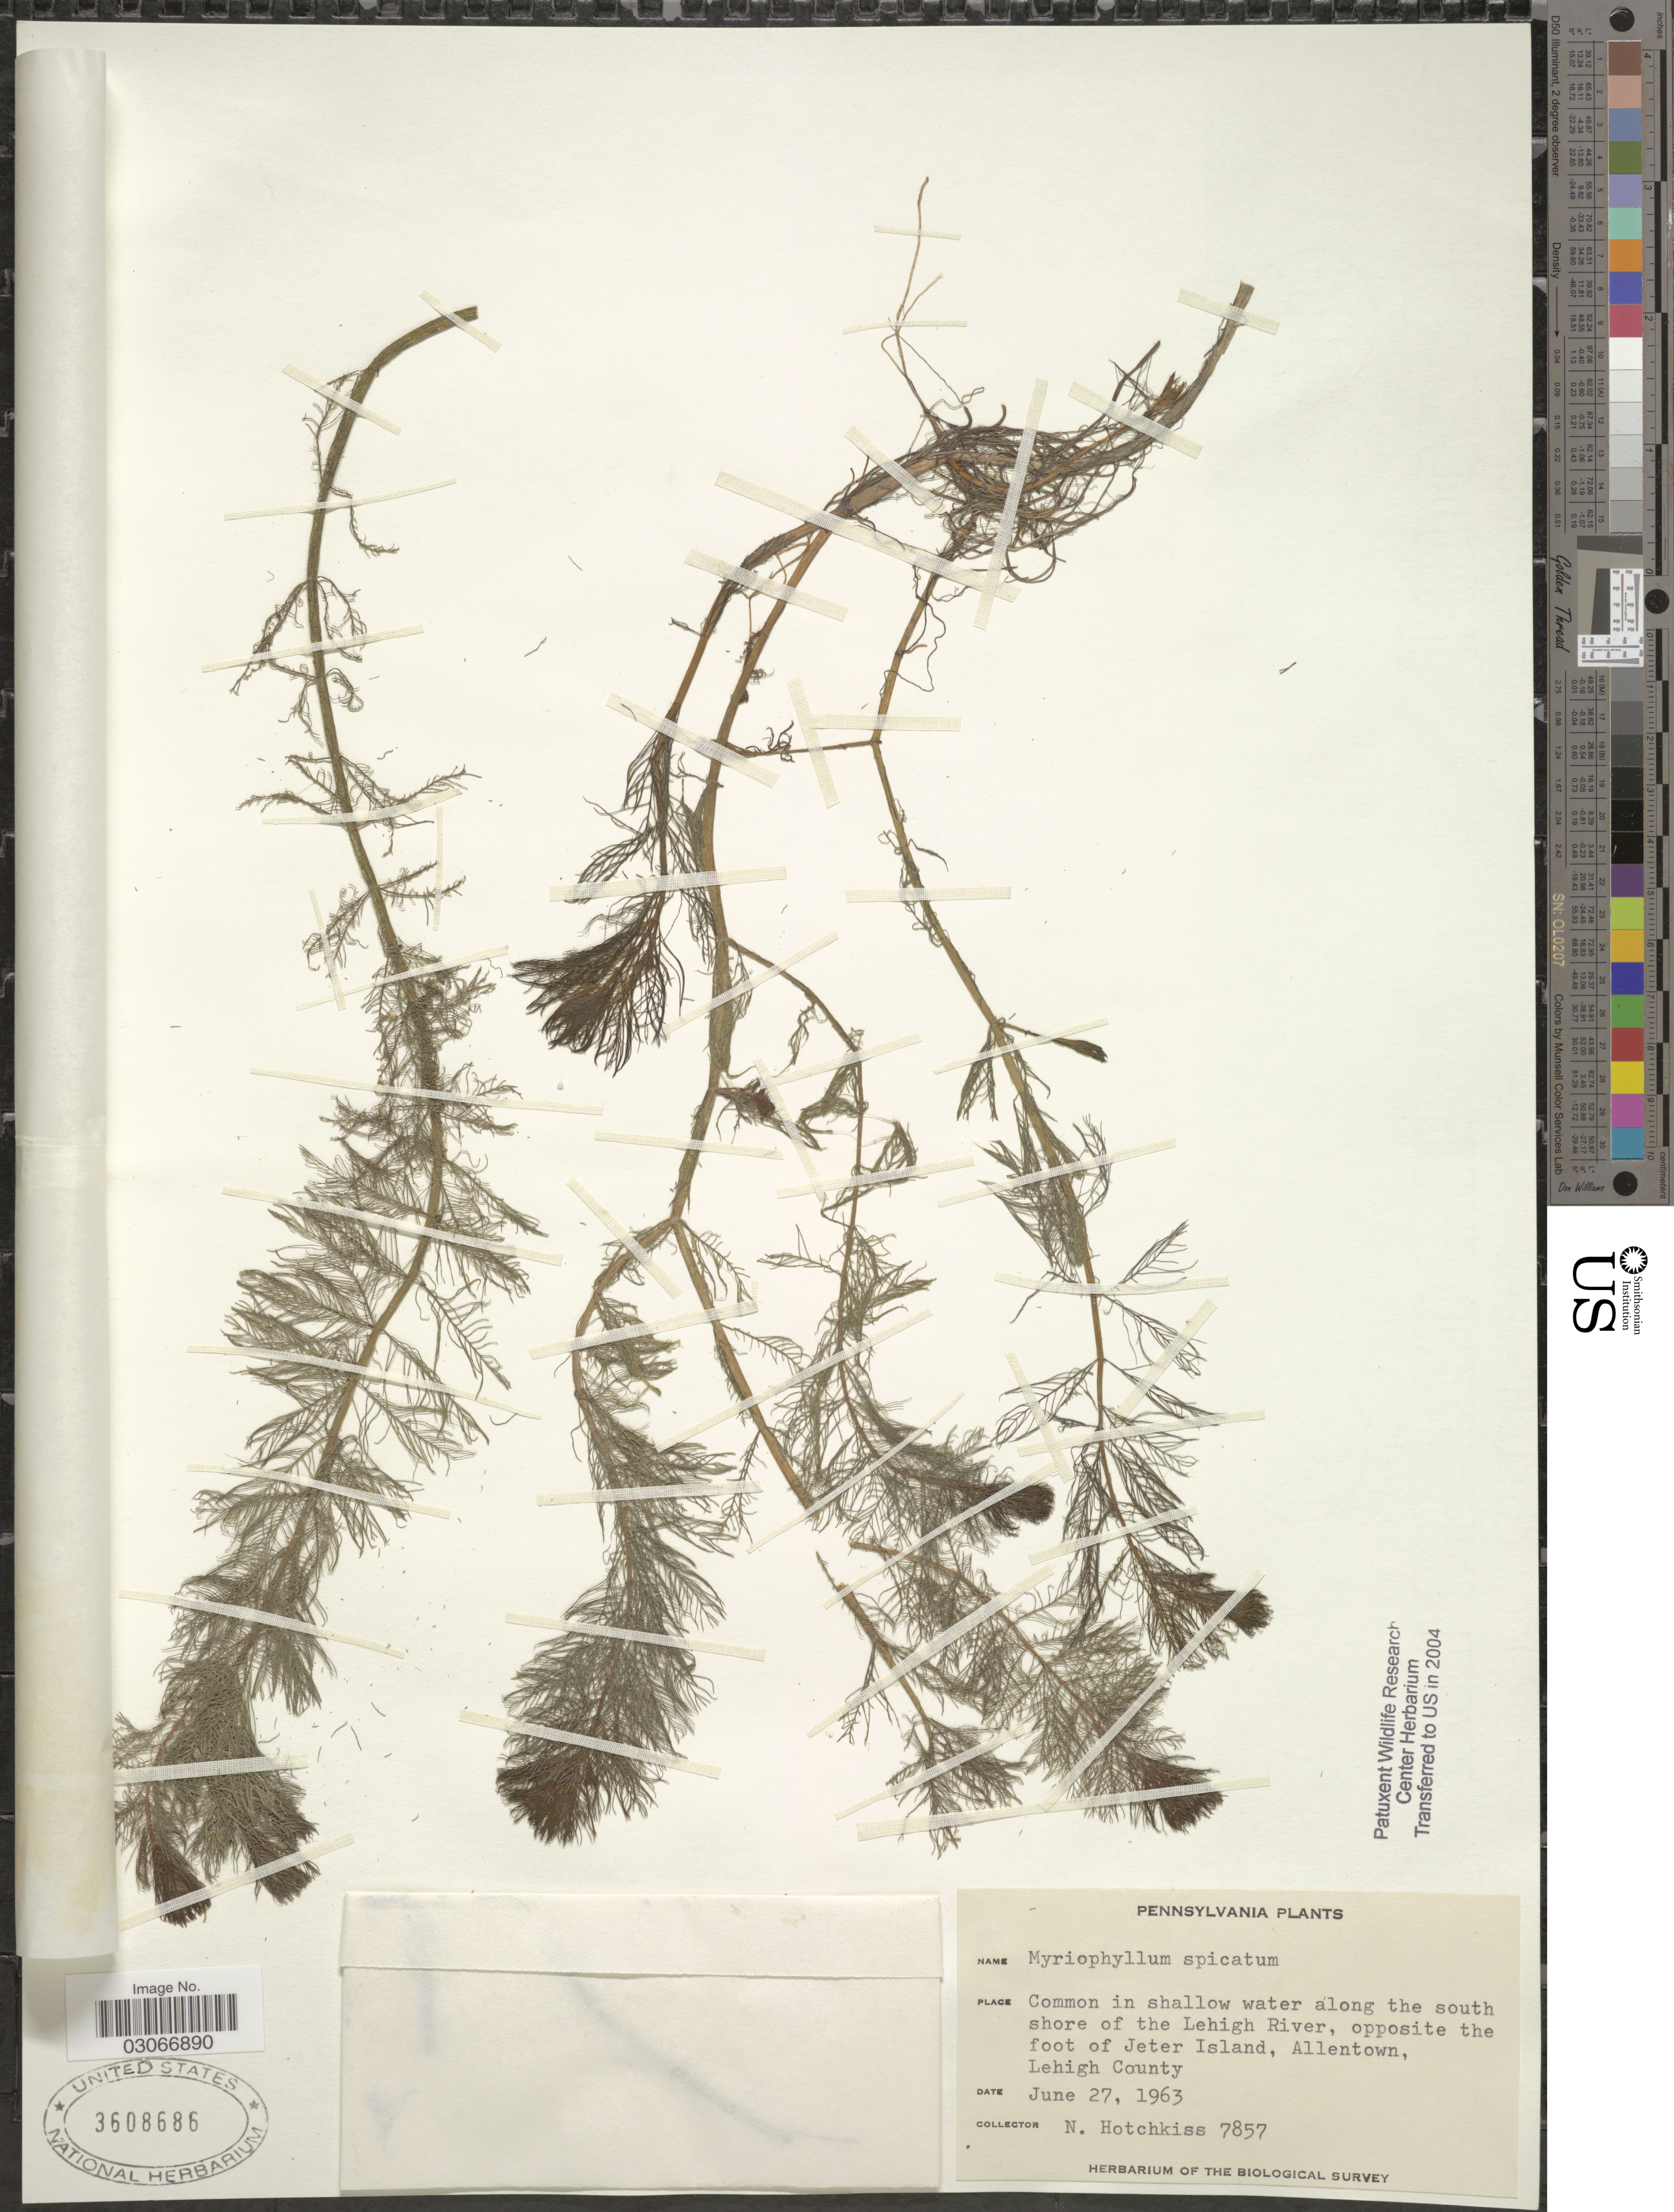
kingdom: Plantae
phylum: Tracheophyta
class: Magnoliopsida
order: Saxifragales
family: Haloragaceae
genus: Myriophyllum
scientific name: Myriophyllum exalbescens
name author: Fernald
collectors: N. Hotchkiss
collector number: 7857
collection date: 1963-06-27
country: United States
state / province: Pennsylvania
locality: Common in shallow water along the south shore of the Lehigh River, opposite the foot of Jeter Island, Allentown, Lehigh County.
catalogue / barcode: US 3608686